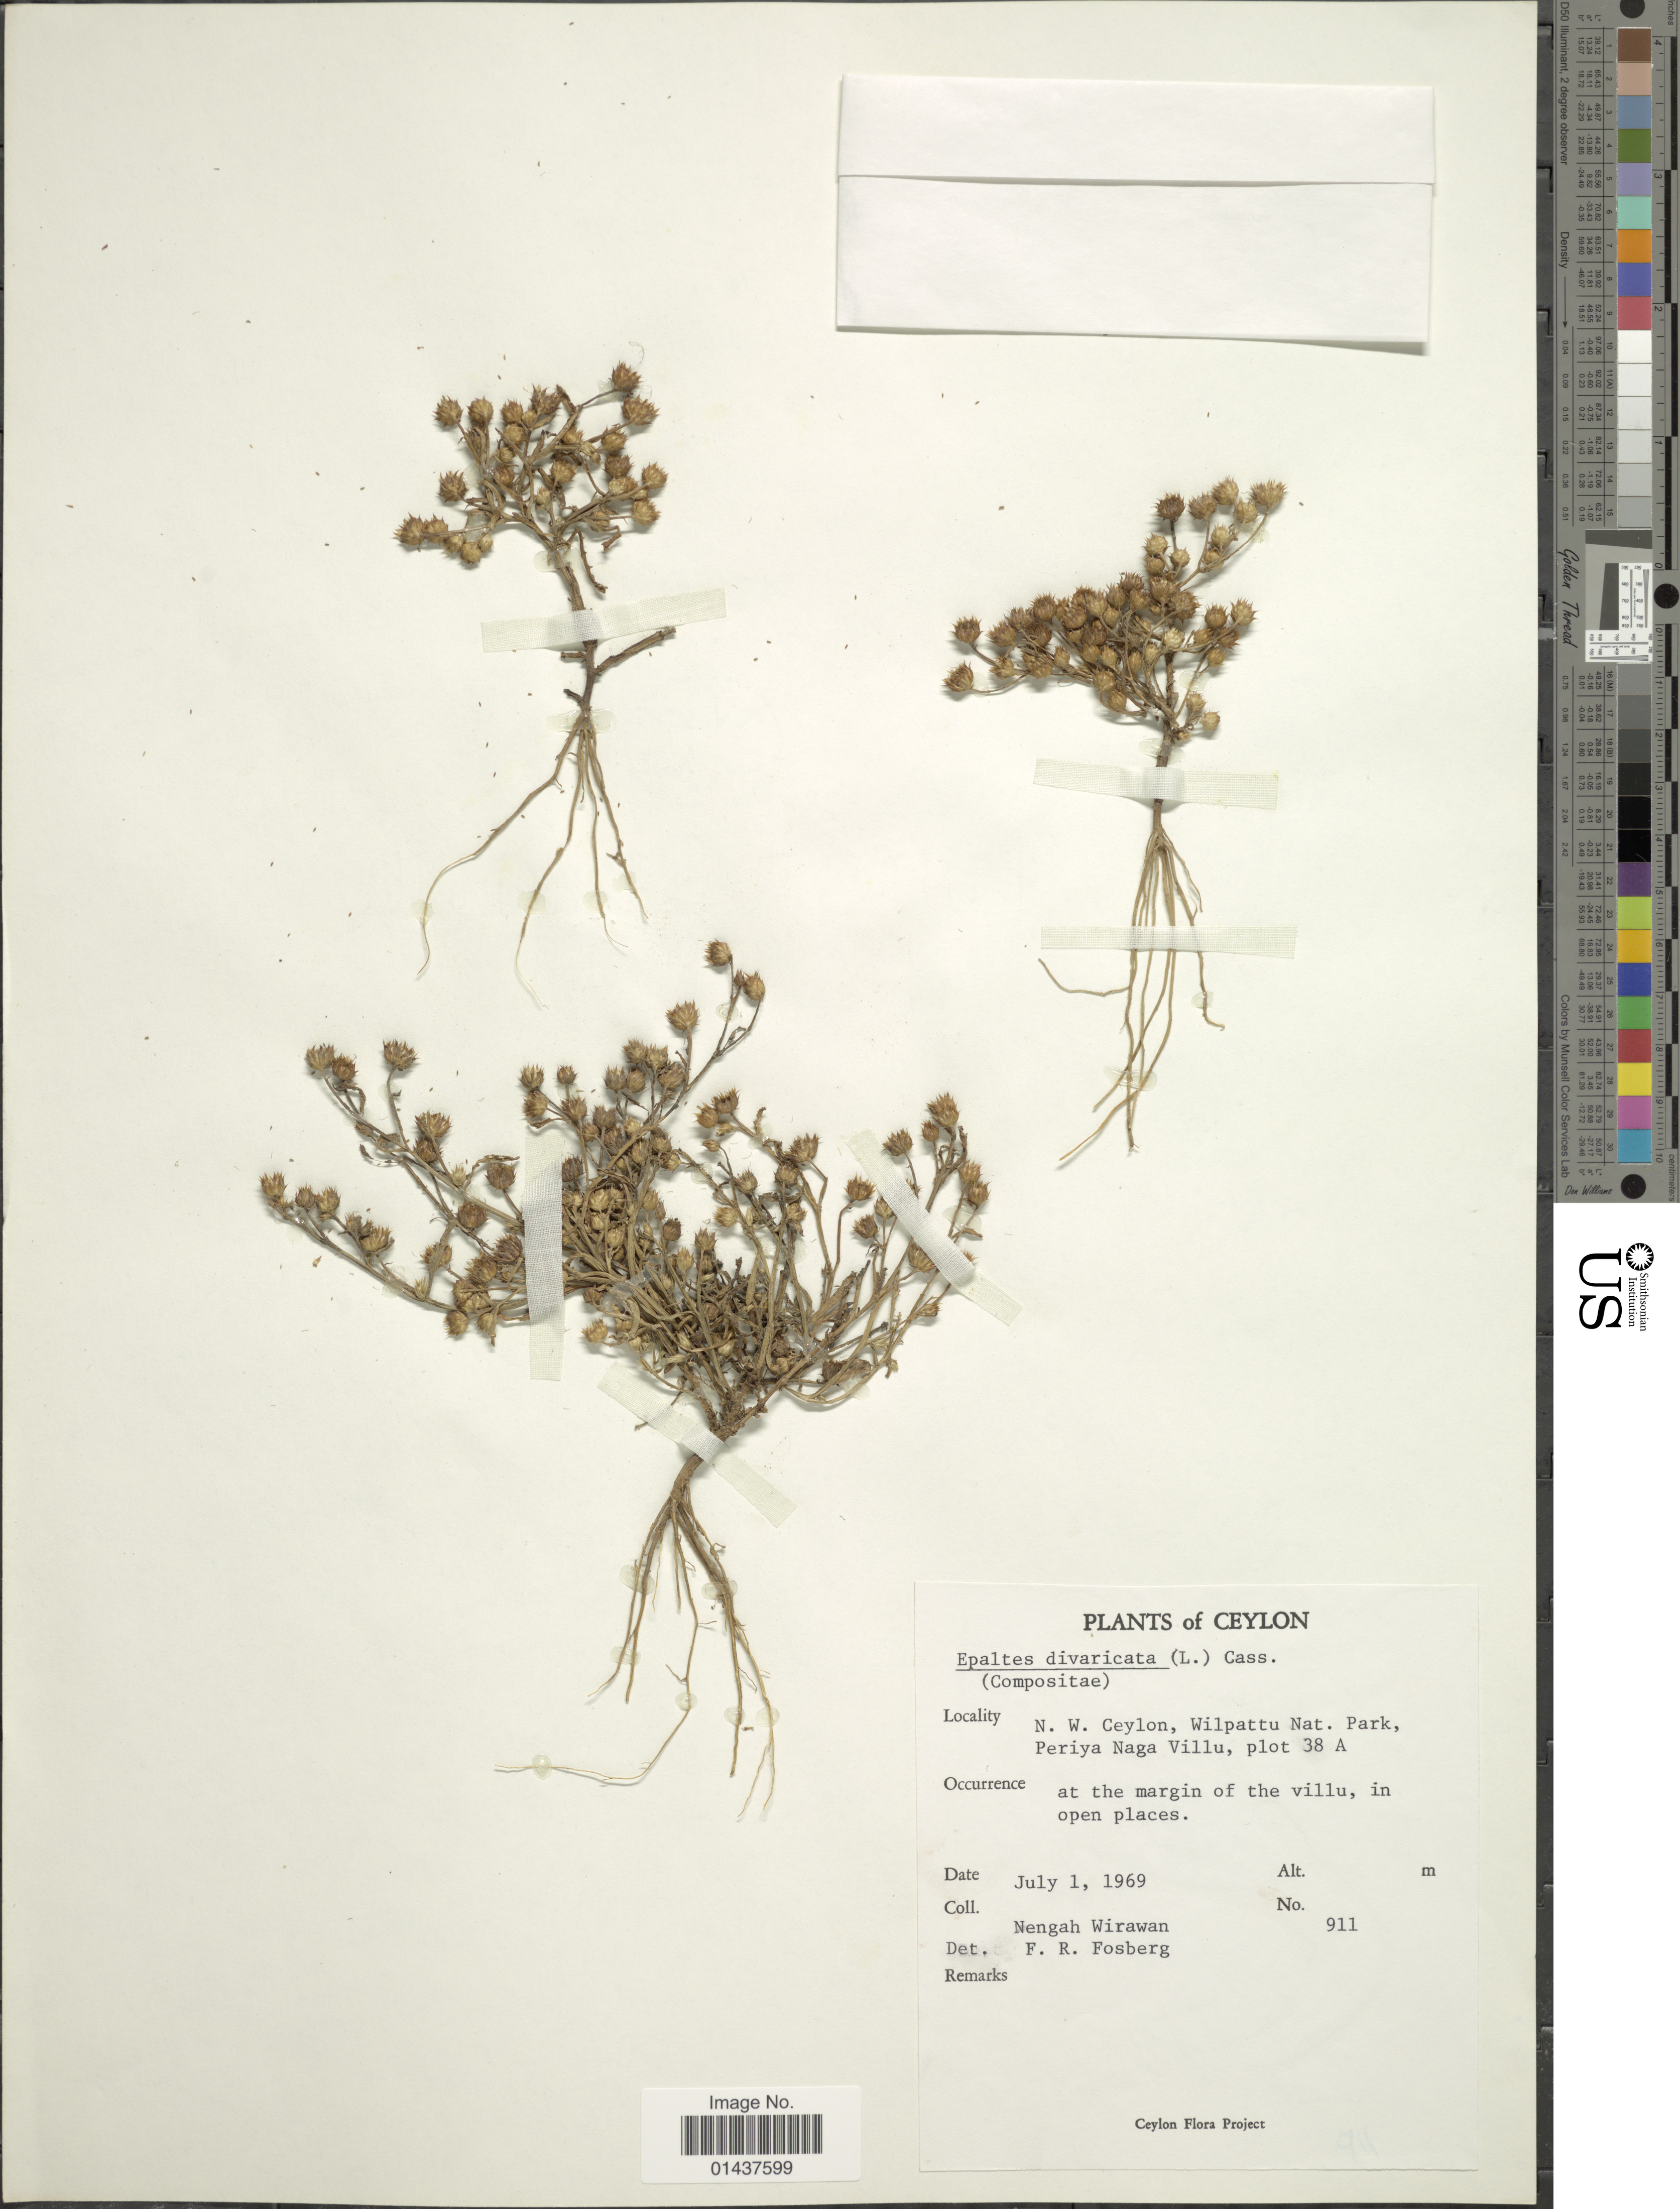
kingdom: Plantae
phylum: Tracheophyta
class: Magnoliopsida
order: Asterales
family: Asteraceae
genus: Epaltes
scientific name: Epaltes divaricata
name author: (L.) Cass.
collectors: N. Wirawan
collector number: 911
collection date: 1969-07-01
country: Sri Lanka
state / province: North Western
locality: Ceylon, N.W. Ceylon, Wilpattu Nat. Park, Periya Naga Villu, plot 38 A, at the margin of the viluu, in open places